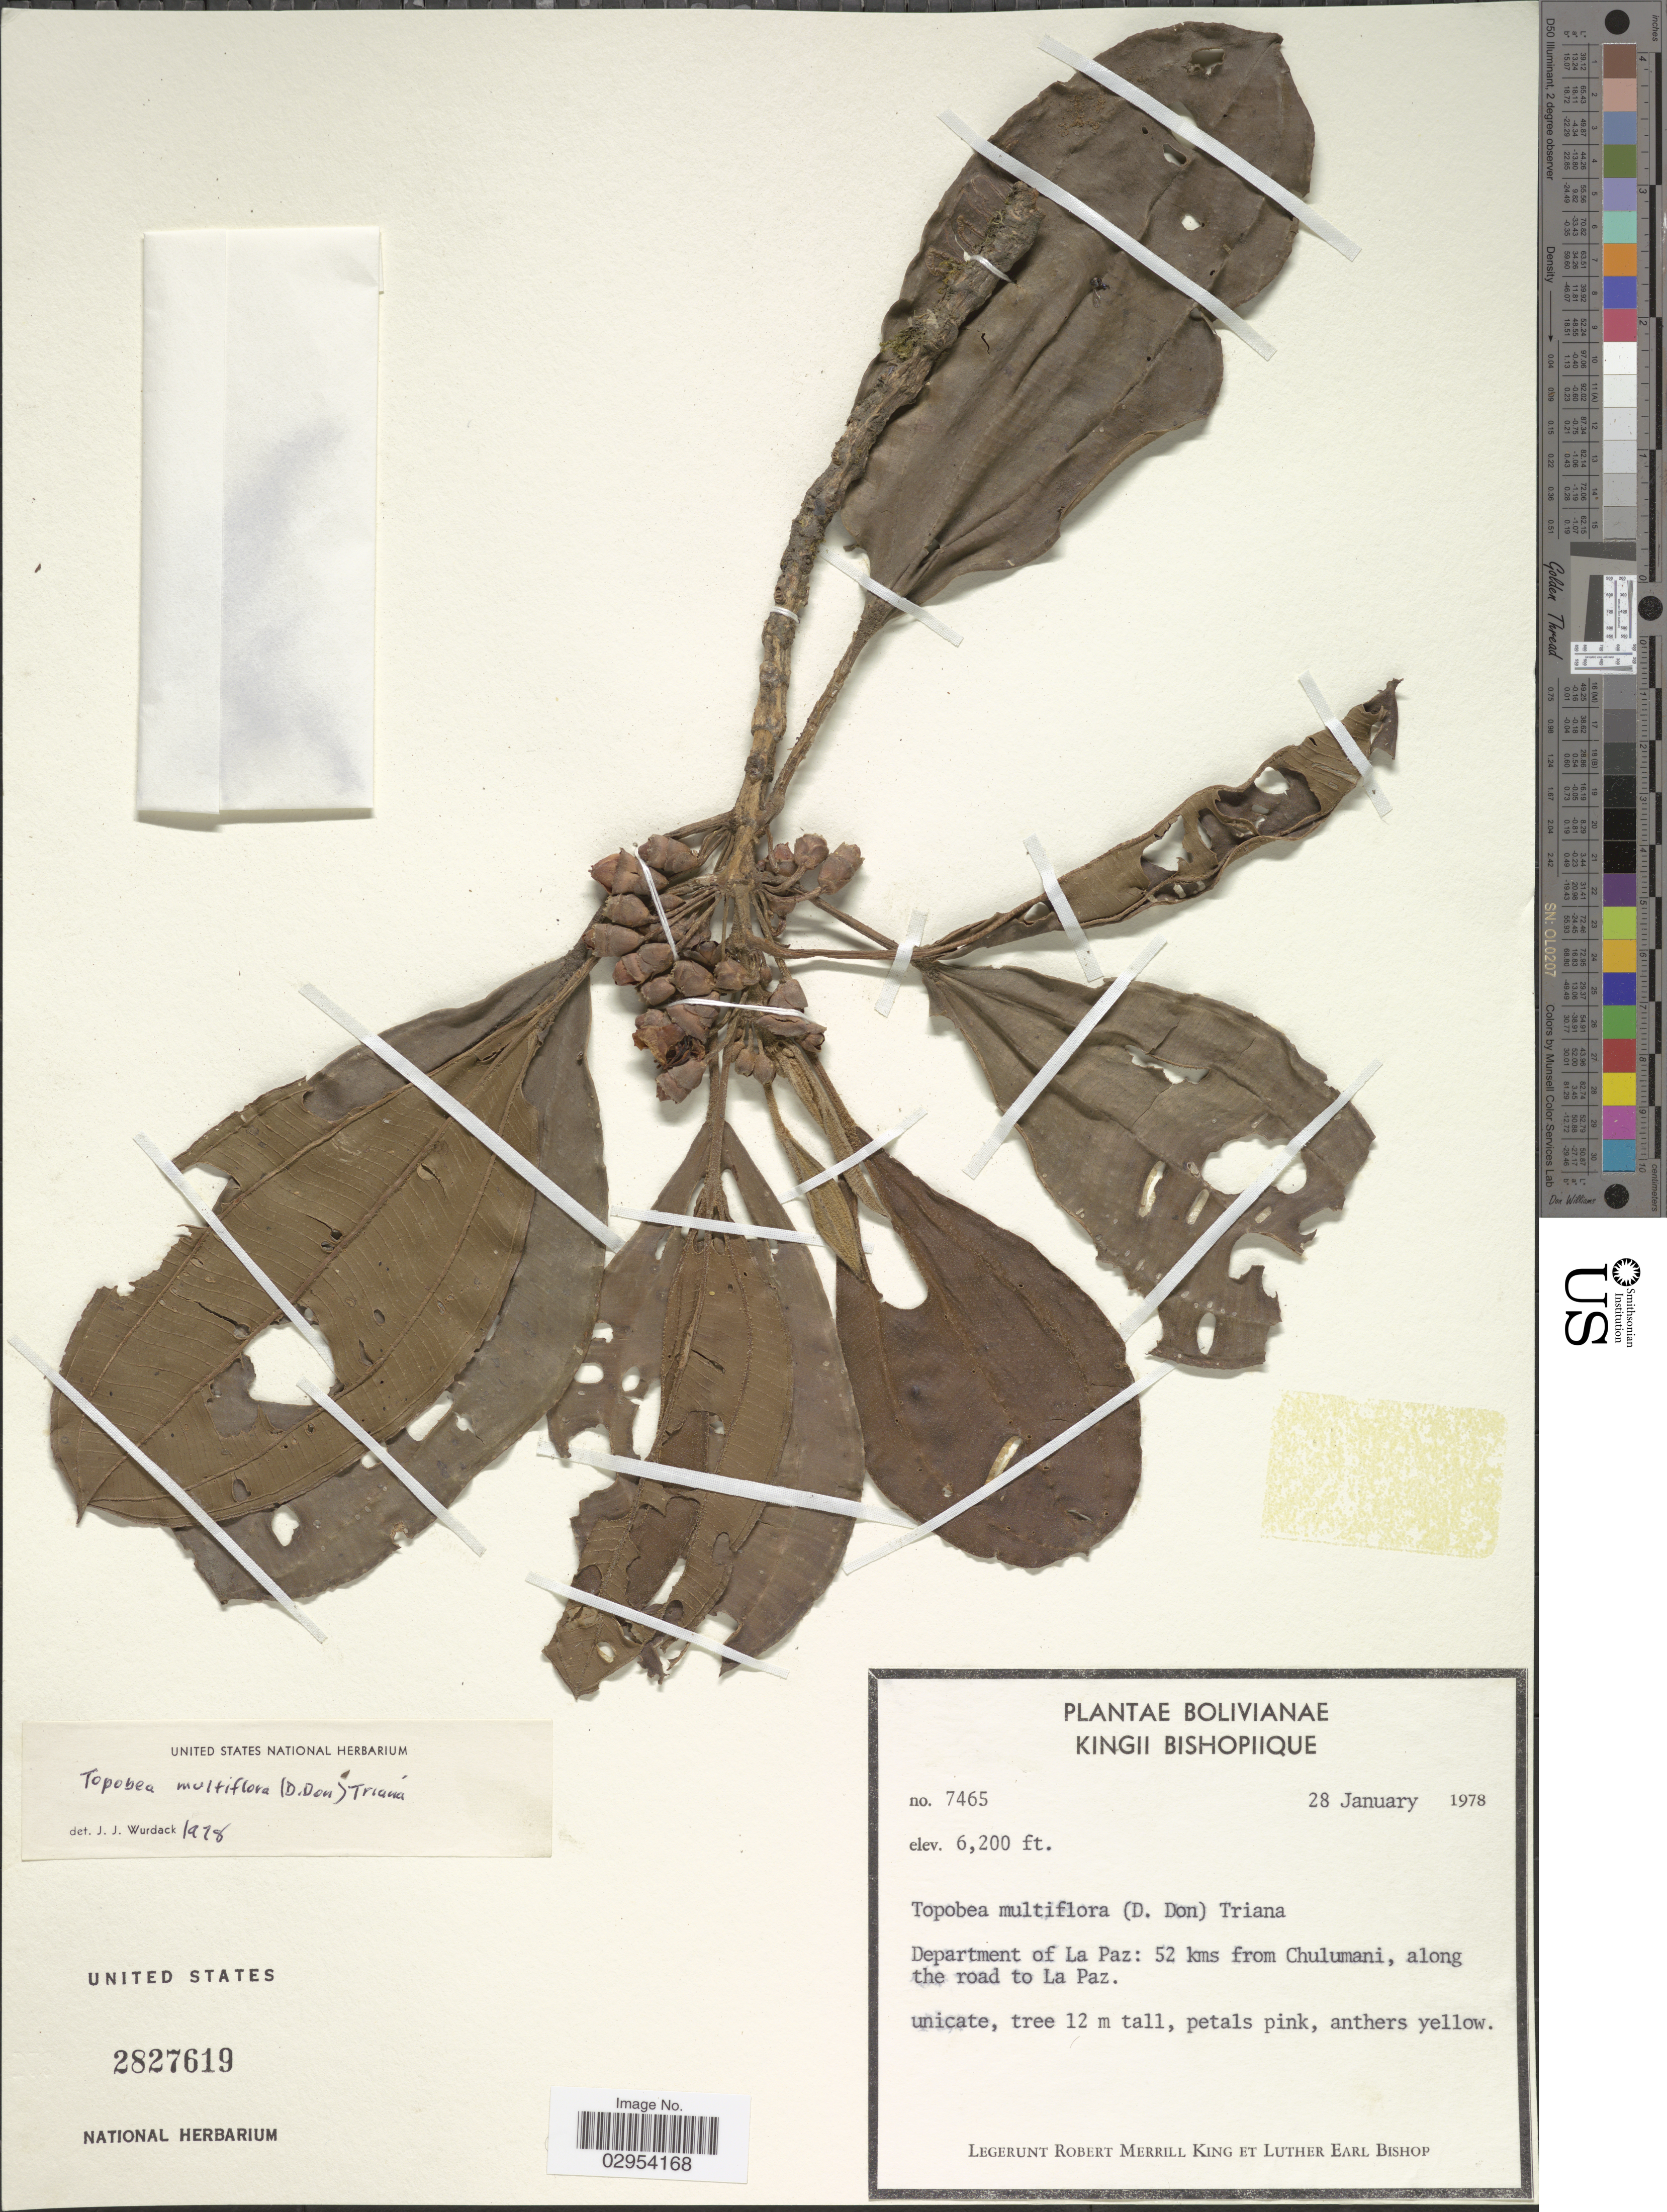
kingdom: Plantae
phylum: Tracheophyta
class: Magnoliopsida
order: Myrtales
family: Melastomataceae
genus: Topobea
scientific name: Topobea multiflora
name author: (D. Don) Triana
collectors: R. M. King & L. E. Bishop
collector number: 7465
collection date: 1978-01-28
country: Bolivia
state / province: La Paz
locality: Department of La Paz: 52 kms from Chulumani, along the road to La Paz.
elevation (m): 1890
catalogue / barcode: US 2827619